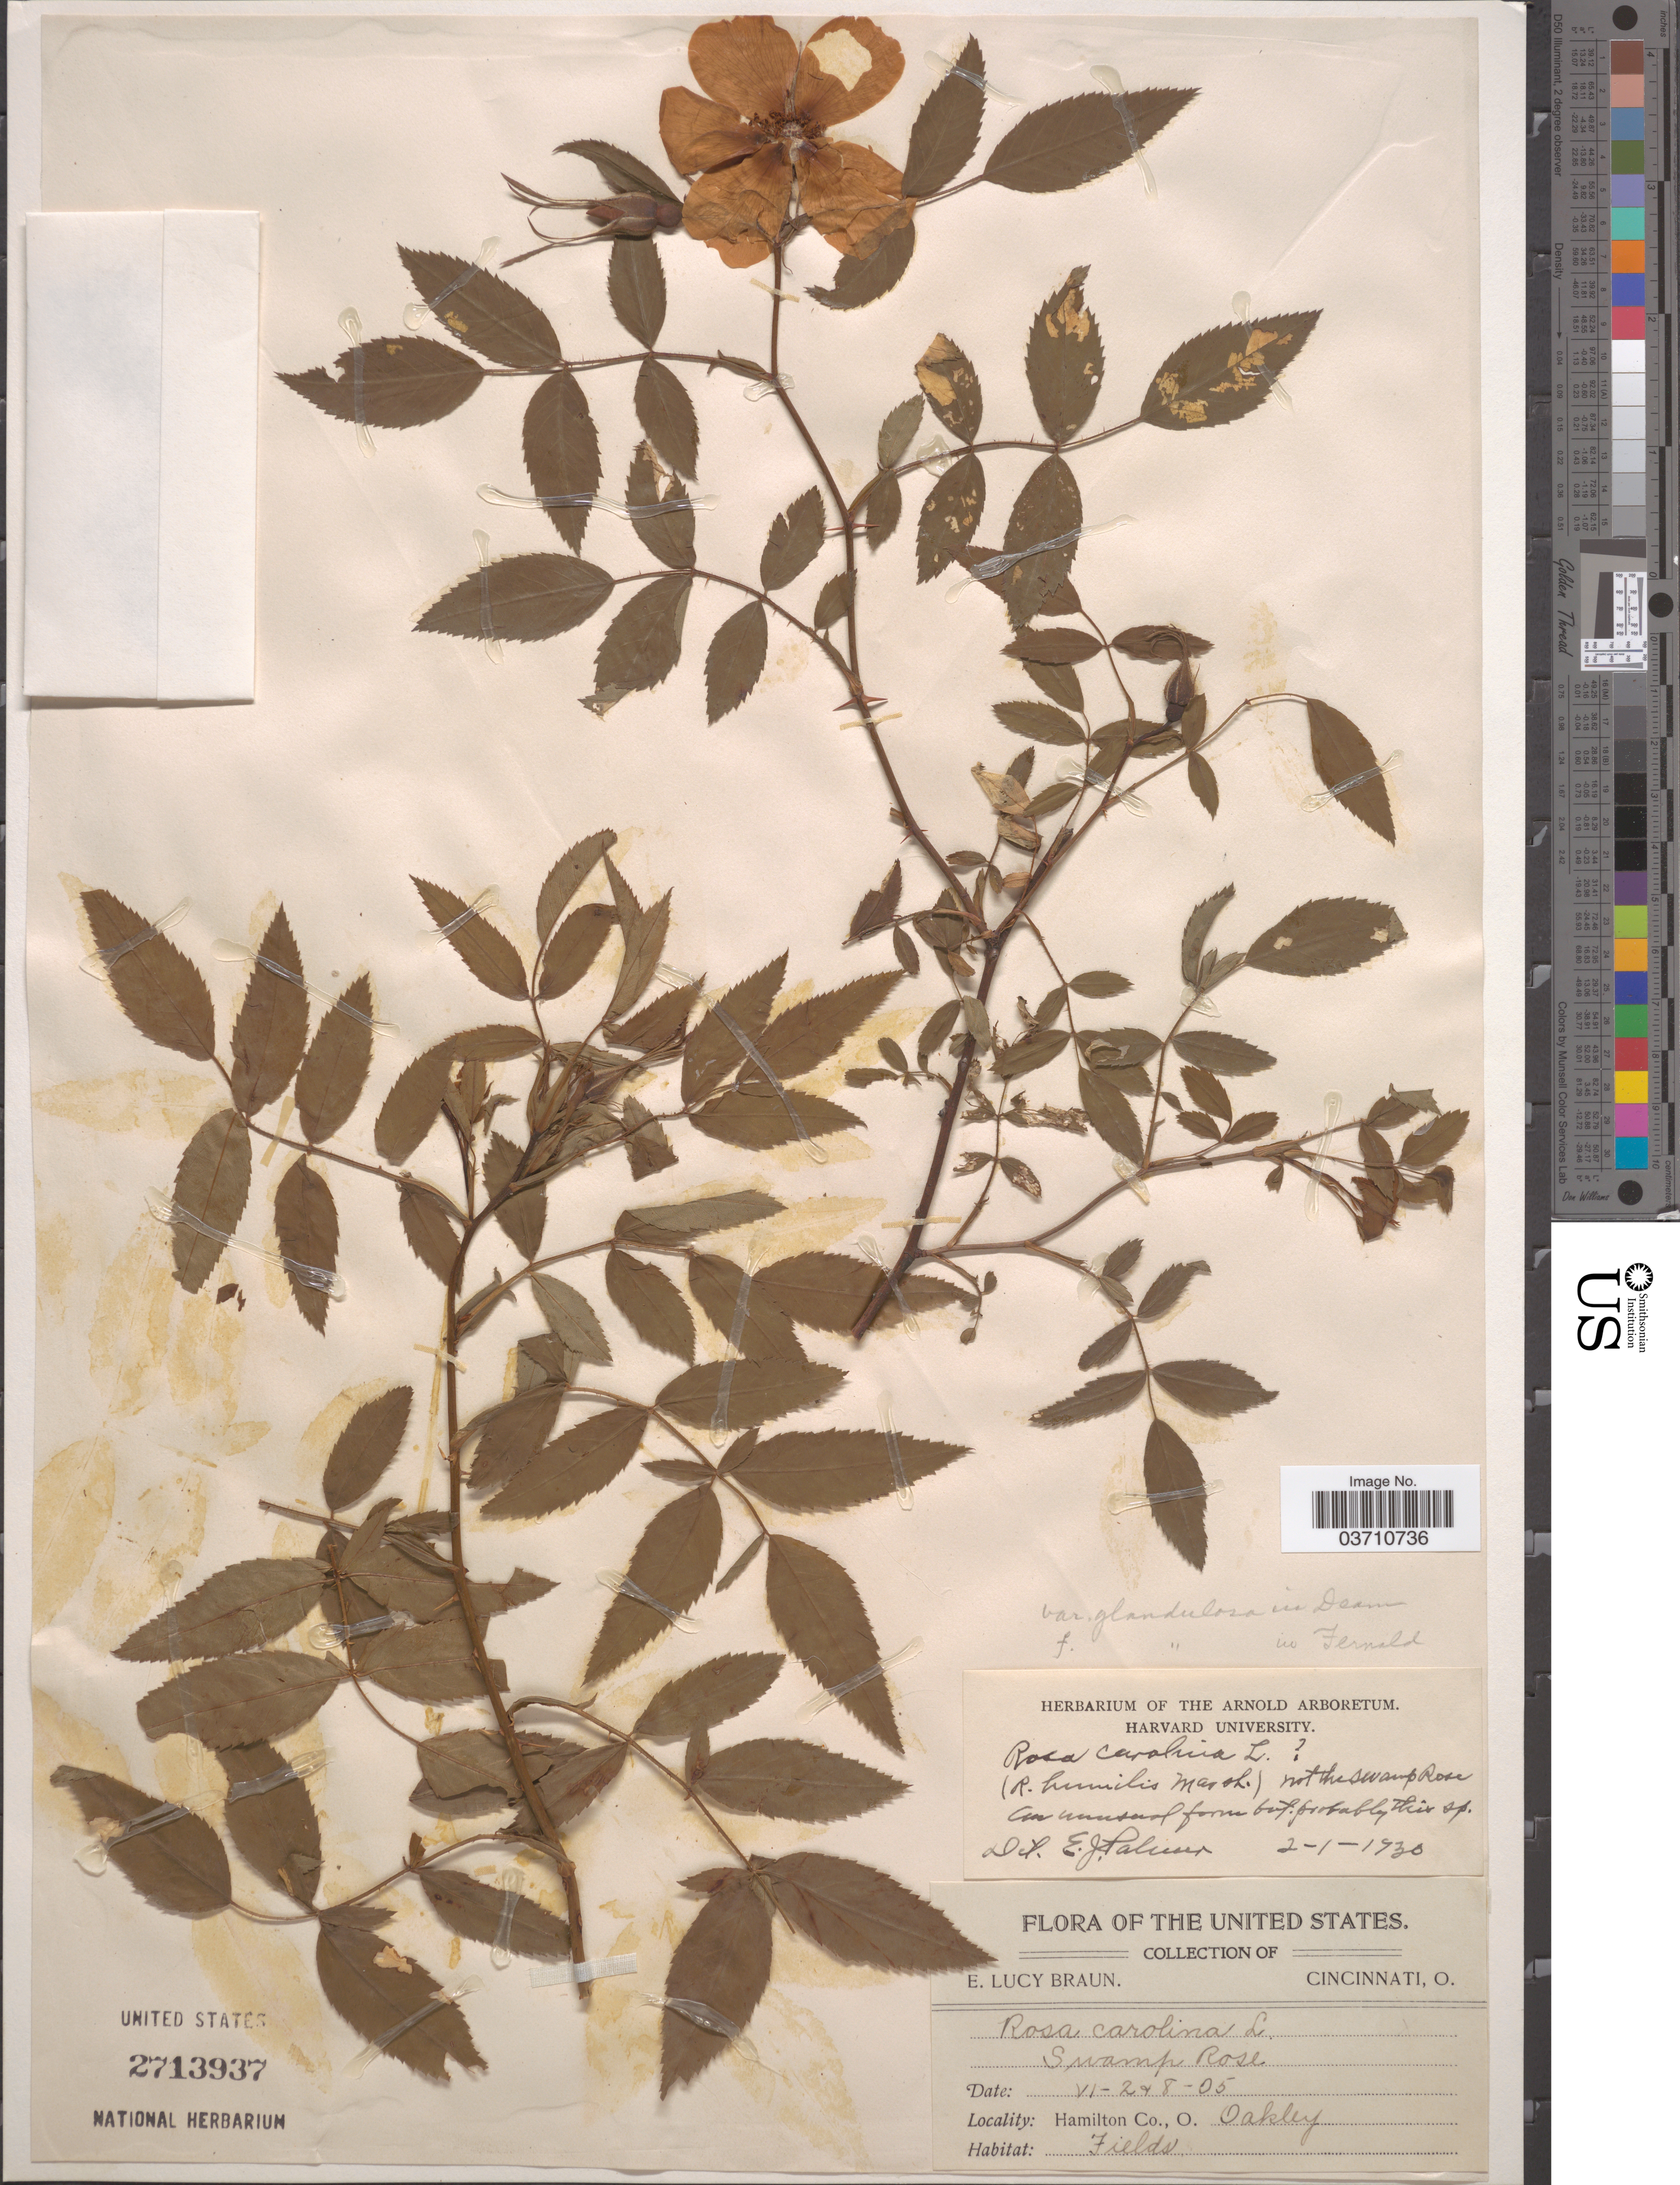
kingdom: Plantae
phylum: Tracheophyta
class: Magnoliopsida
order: Rosales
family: Rosaceae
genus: Rosa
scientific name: Rosa carolina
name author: L.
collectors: E. L. Braun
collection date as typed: Transcribed d/m/y: 2/6/5 to 8/6/5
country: United States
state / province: Ohio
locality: Hamilton Co. Oakley.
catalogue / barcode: US 2713937